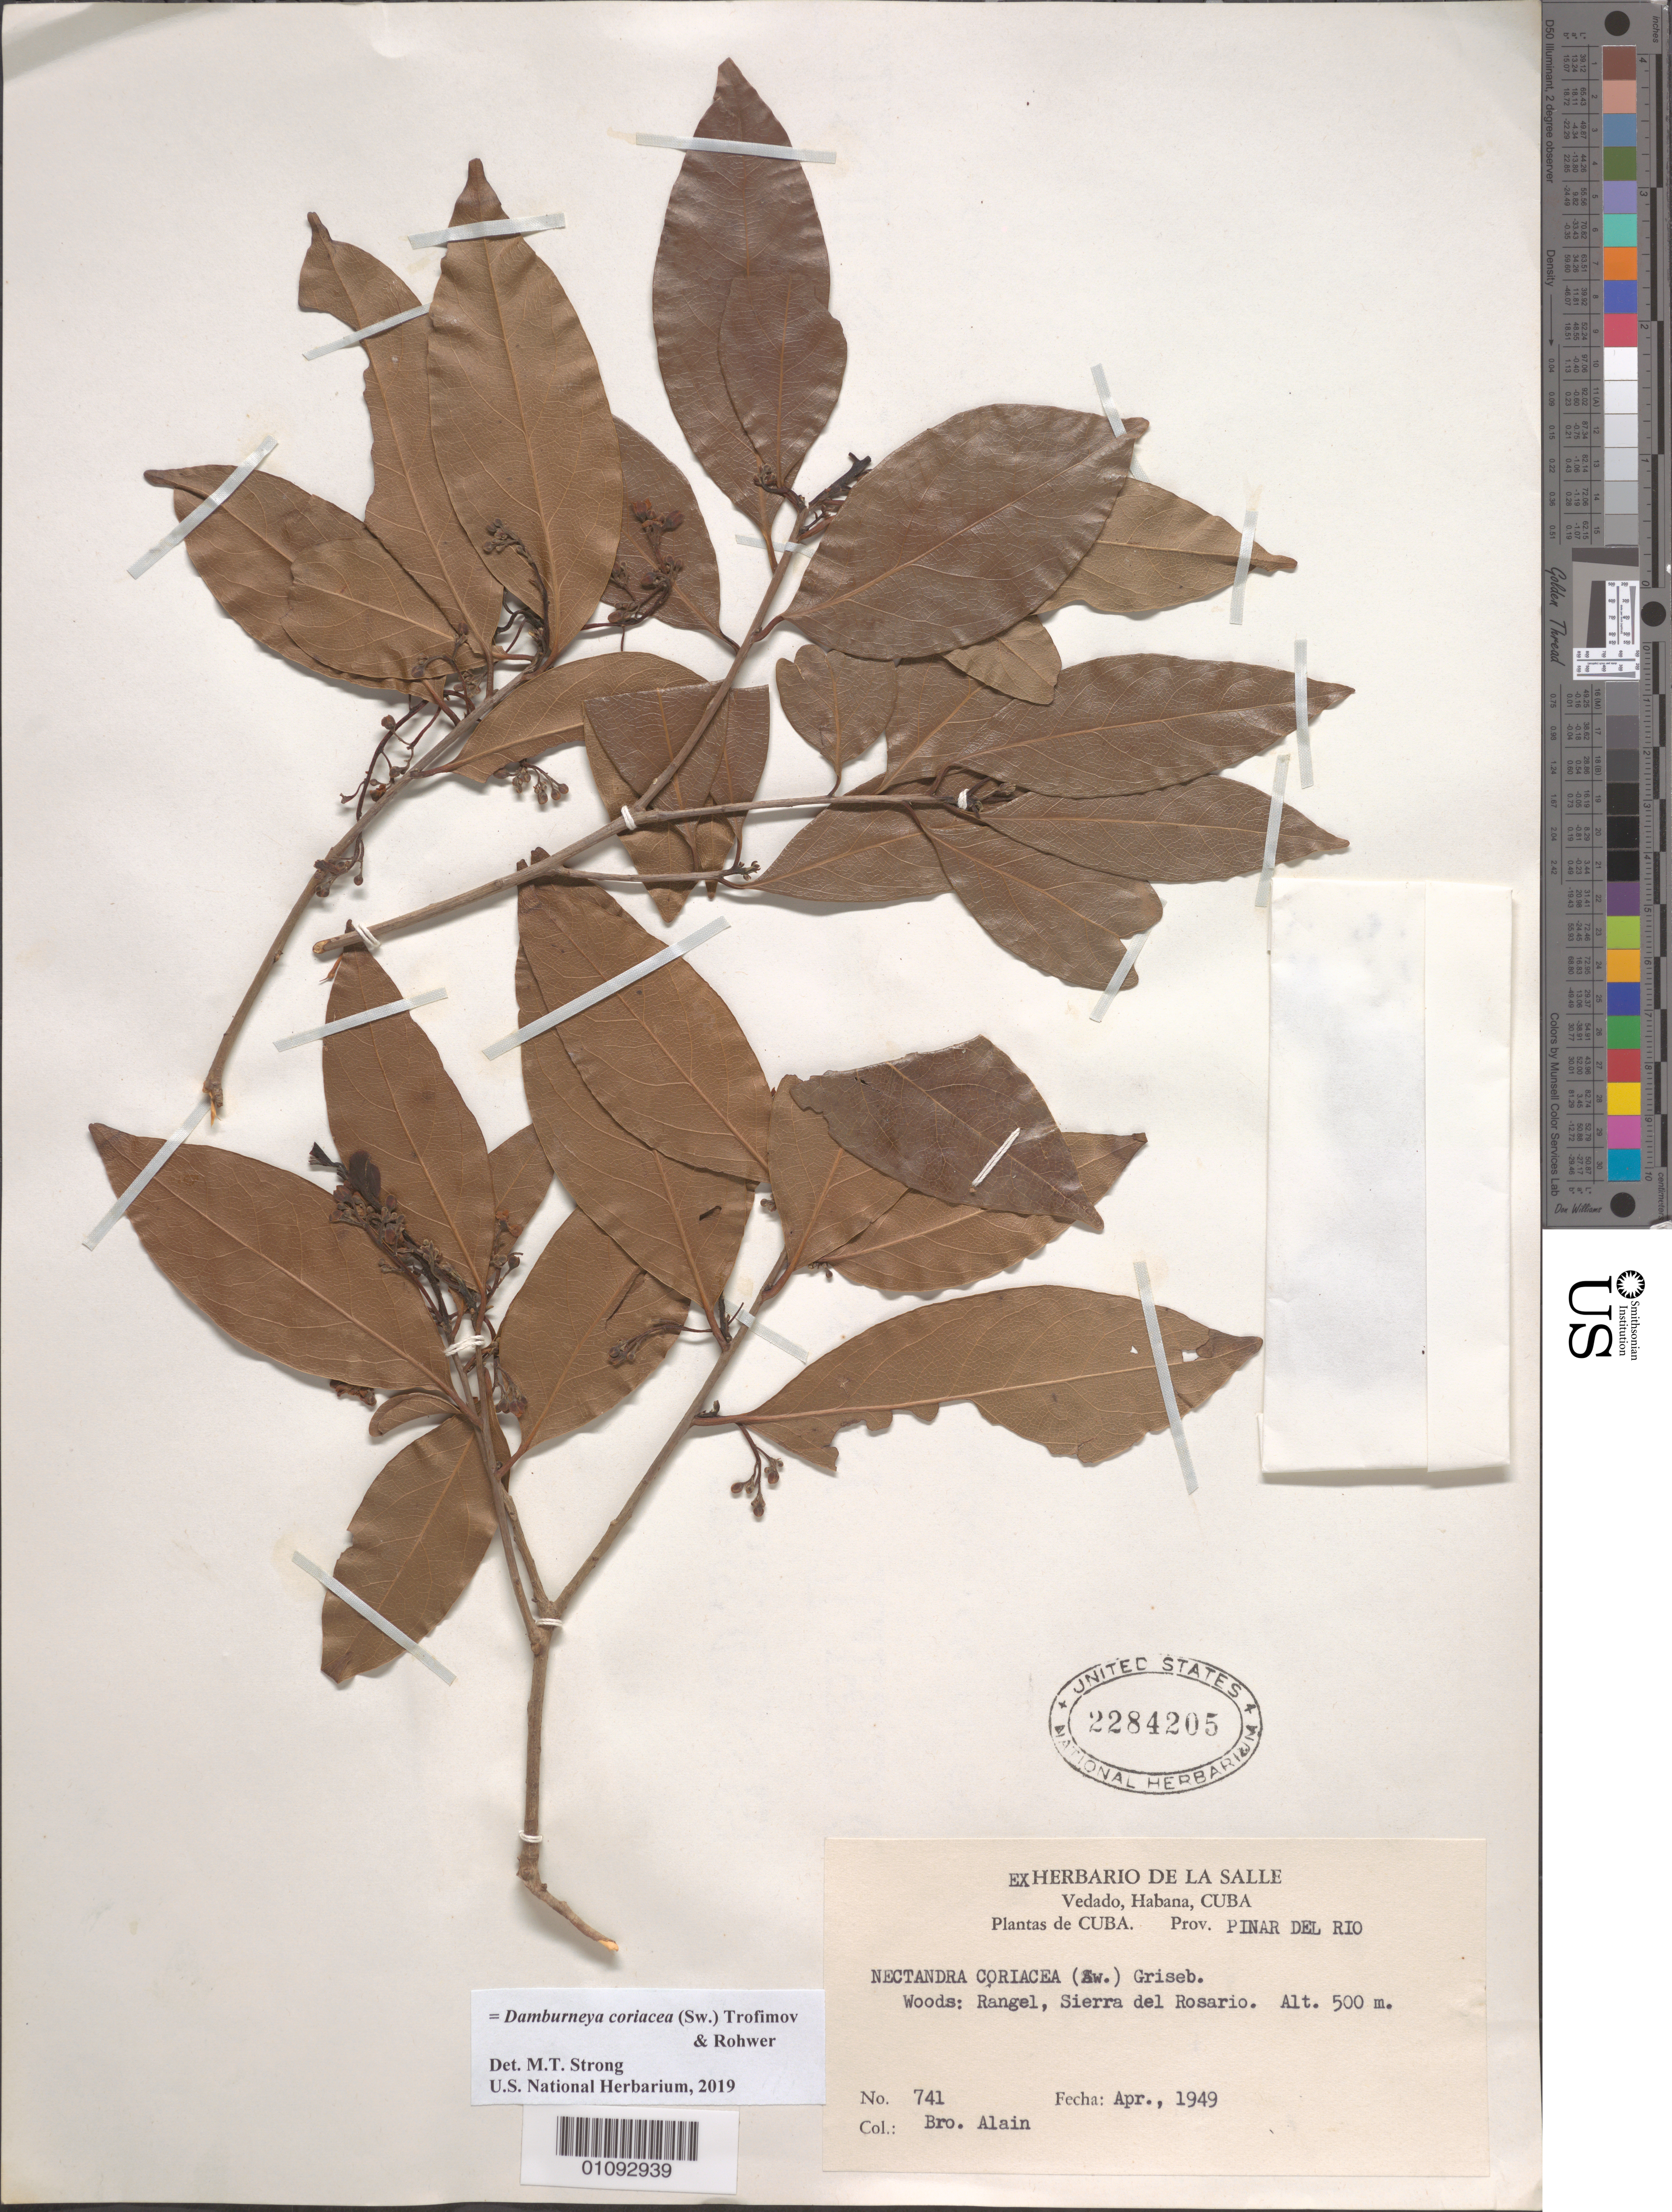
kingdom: Plantae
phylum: Tracheophyta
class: Magnoliopsida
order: Laurales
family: Lauraceae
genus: Damburneya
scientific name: Damburneya coriacea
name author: (Sw.) Trofimov & Rohwer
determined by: Strong, M. T., (US), Smithsonian Institution - National Museum of Natural History (UNITED STATES)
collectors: A. H. Liogier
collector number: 741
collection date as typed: Apr 1949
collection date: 1949-04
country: Cuba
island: Cuba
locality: Rangel, Sierra del Rosario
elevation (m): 500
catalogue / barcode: US 2284205